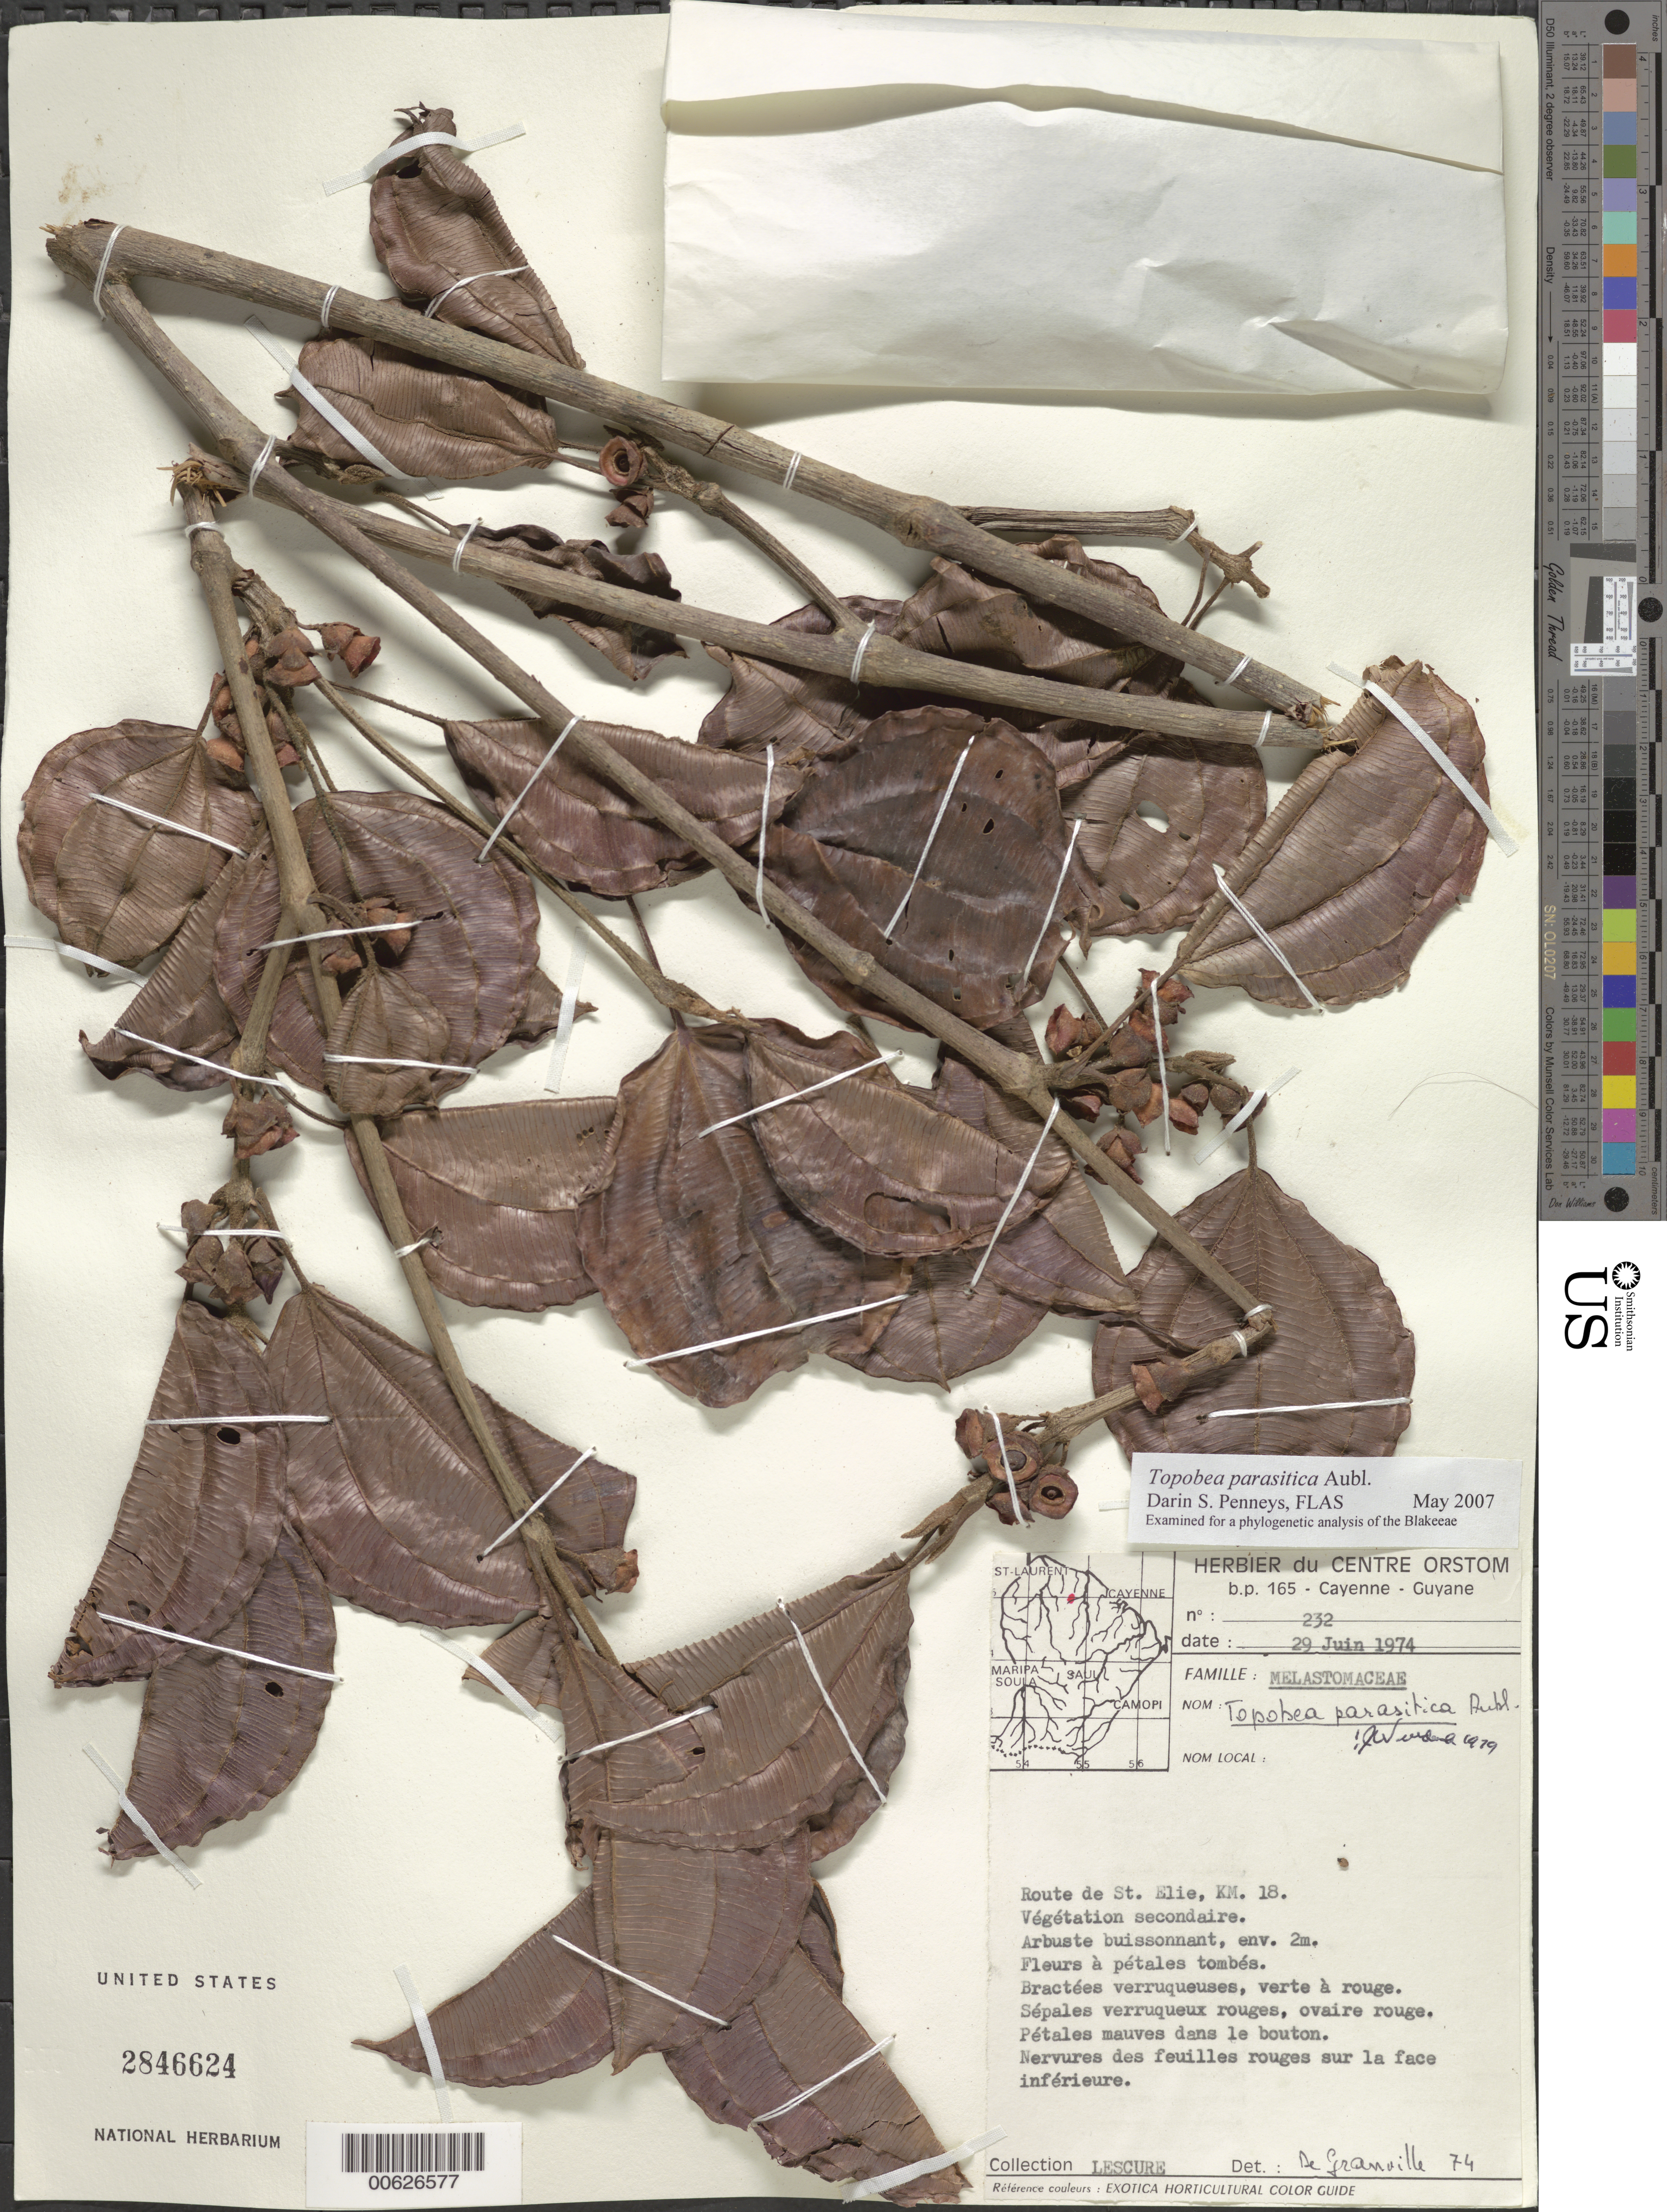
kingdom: Plantae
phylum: Tracheophyta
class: Magnoliopsida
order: Myrtales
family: Melastomataceae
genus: Topobea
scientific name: Topobea parasitica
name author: Aubl.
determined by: Wurdack, John J., (US), US (UNITED STATES)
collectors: J.-P. Lescure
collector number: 232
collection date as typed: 29-Jun-74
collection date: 1974-06-29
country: French Guiana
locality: Route de St. Elie, km 18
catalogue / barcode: US 2846624